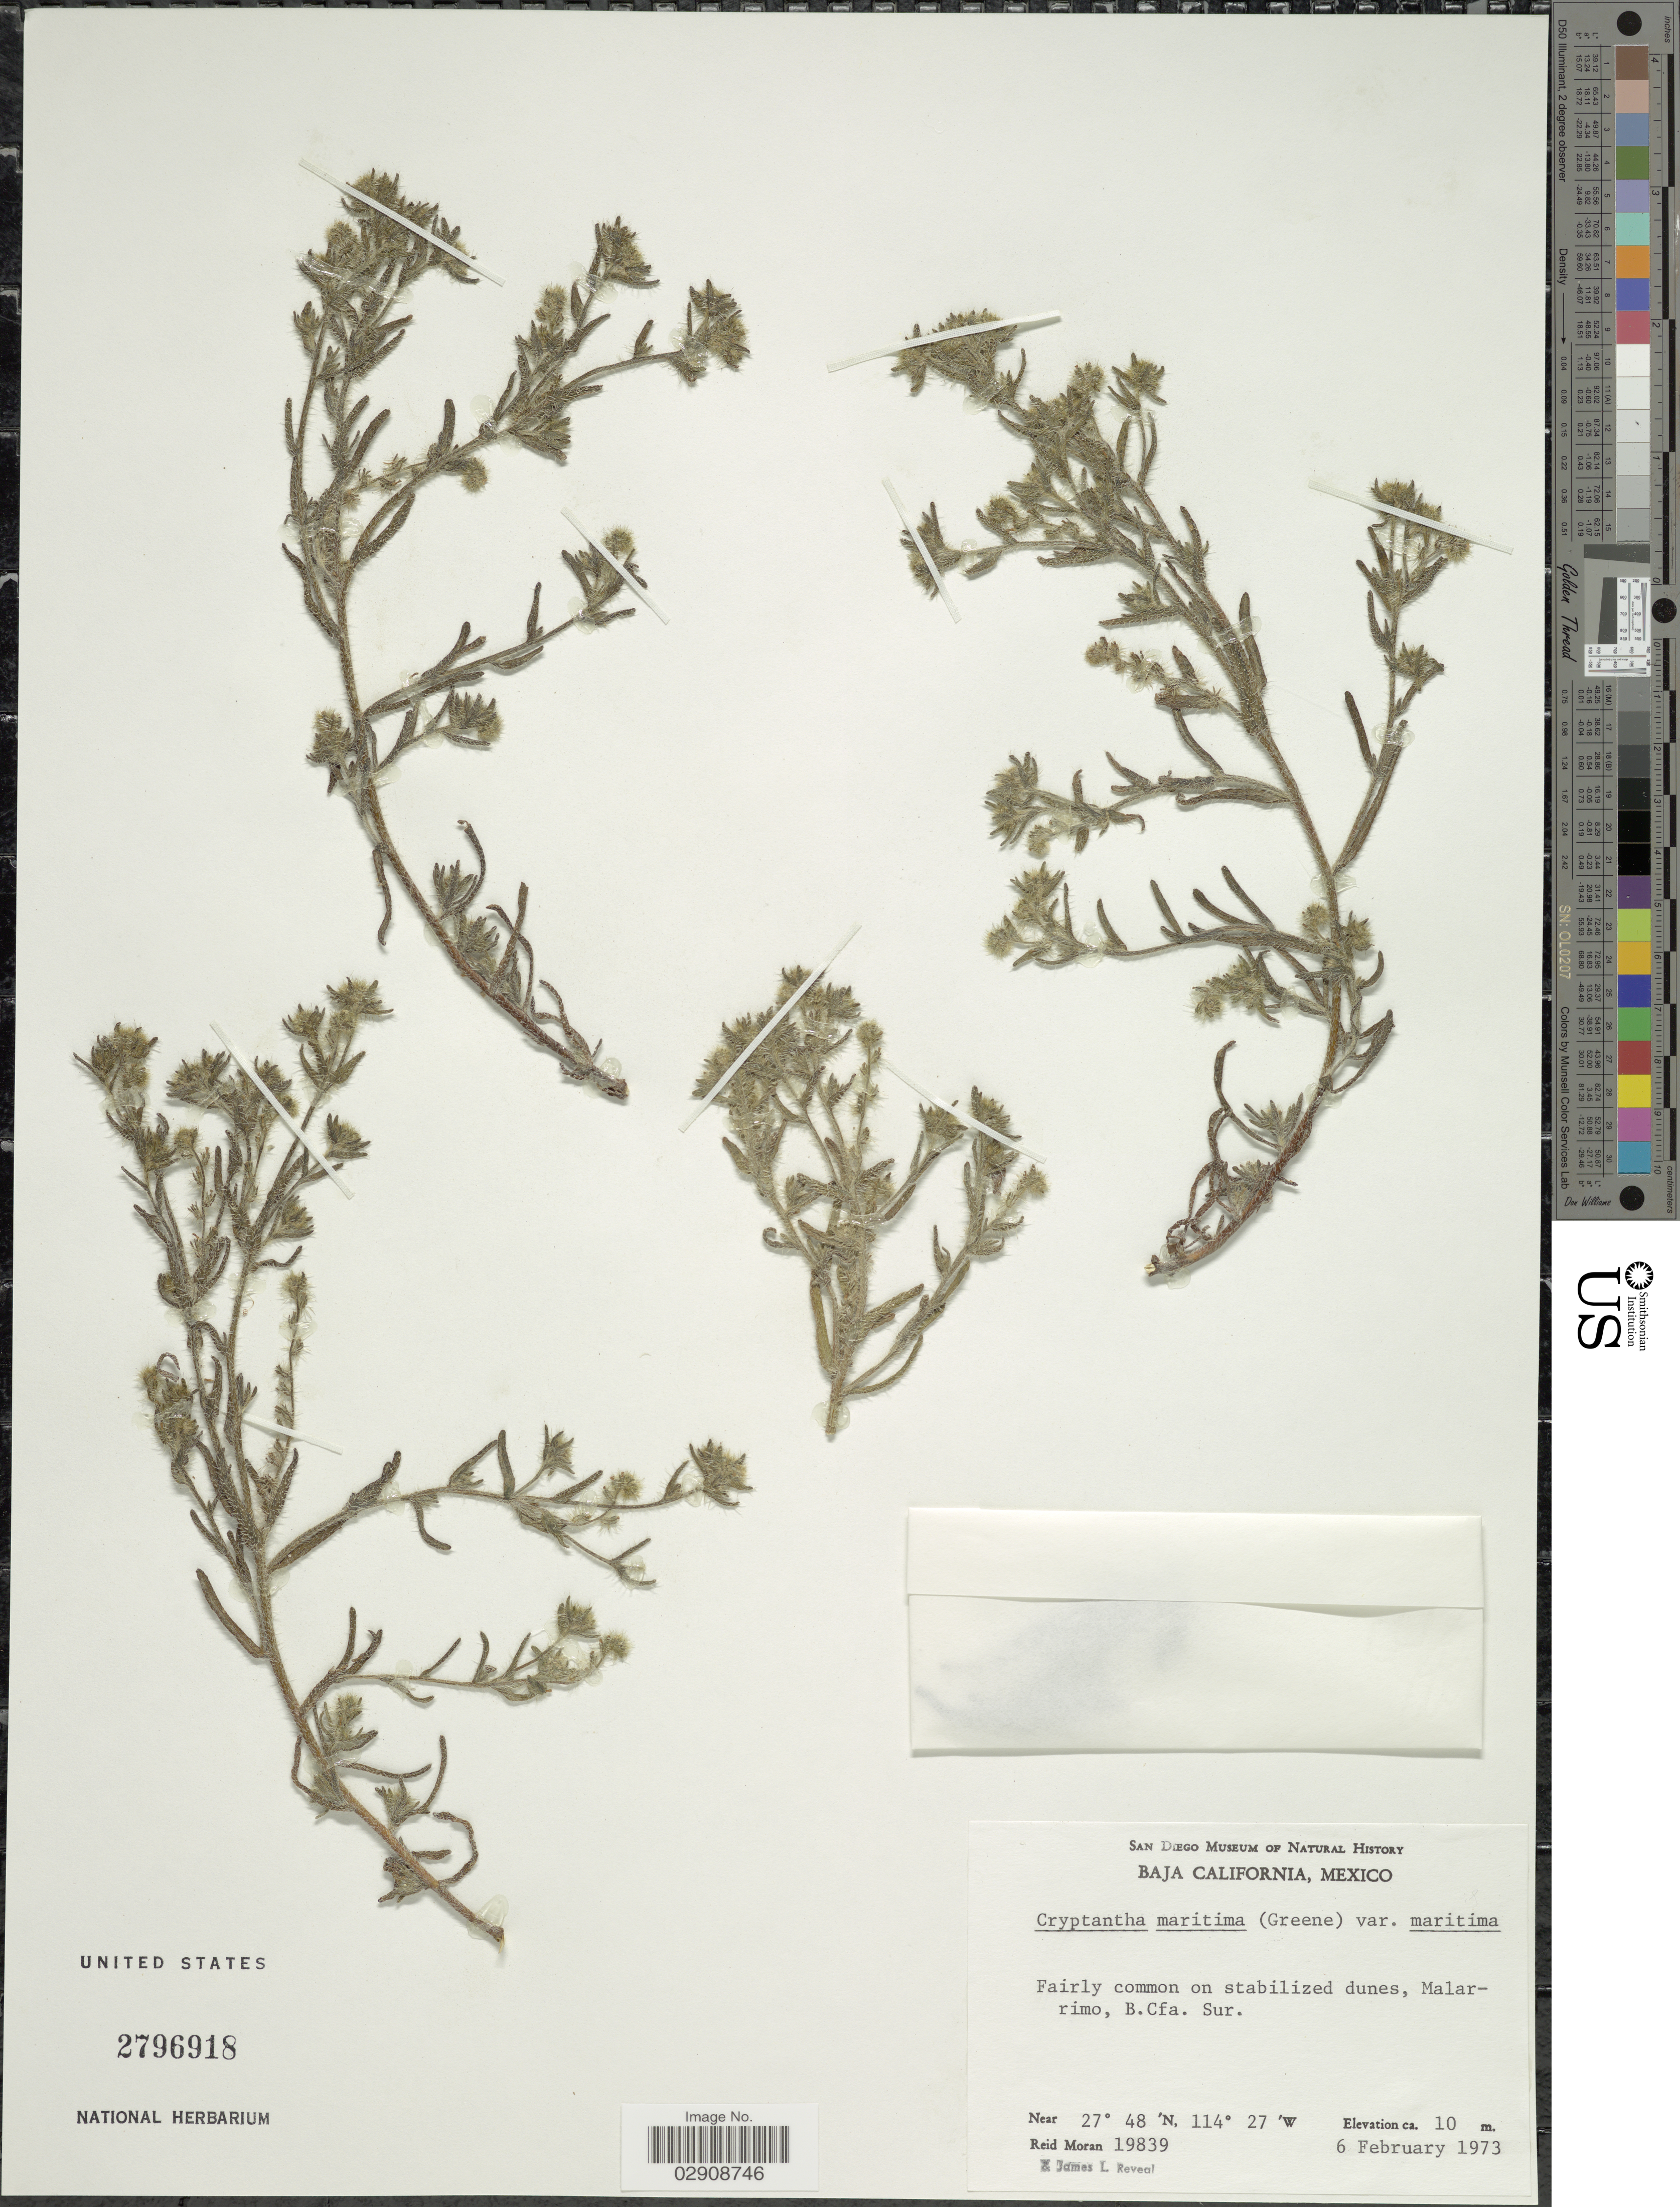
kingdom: Plantae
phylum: Tracheophyta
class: Magnoliopsida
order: Boraginales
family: Boraginaceae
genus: Cryptantha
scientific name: Cryptantha maritima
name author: (Greene) Greene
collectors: R. V. Moran & J. L. Reveal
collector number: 19839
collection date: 1973-02-06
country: Mexico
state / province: Baja California Sur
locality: Fairly common on stabilized dunes, Malarrimo, B. Cfa. Sur.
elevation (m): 10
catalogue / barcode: US 2796918